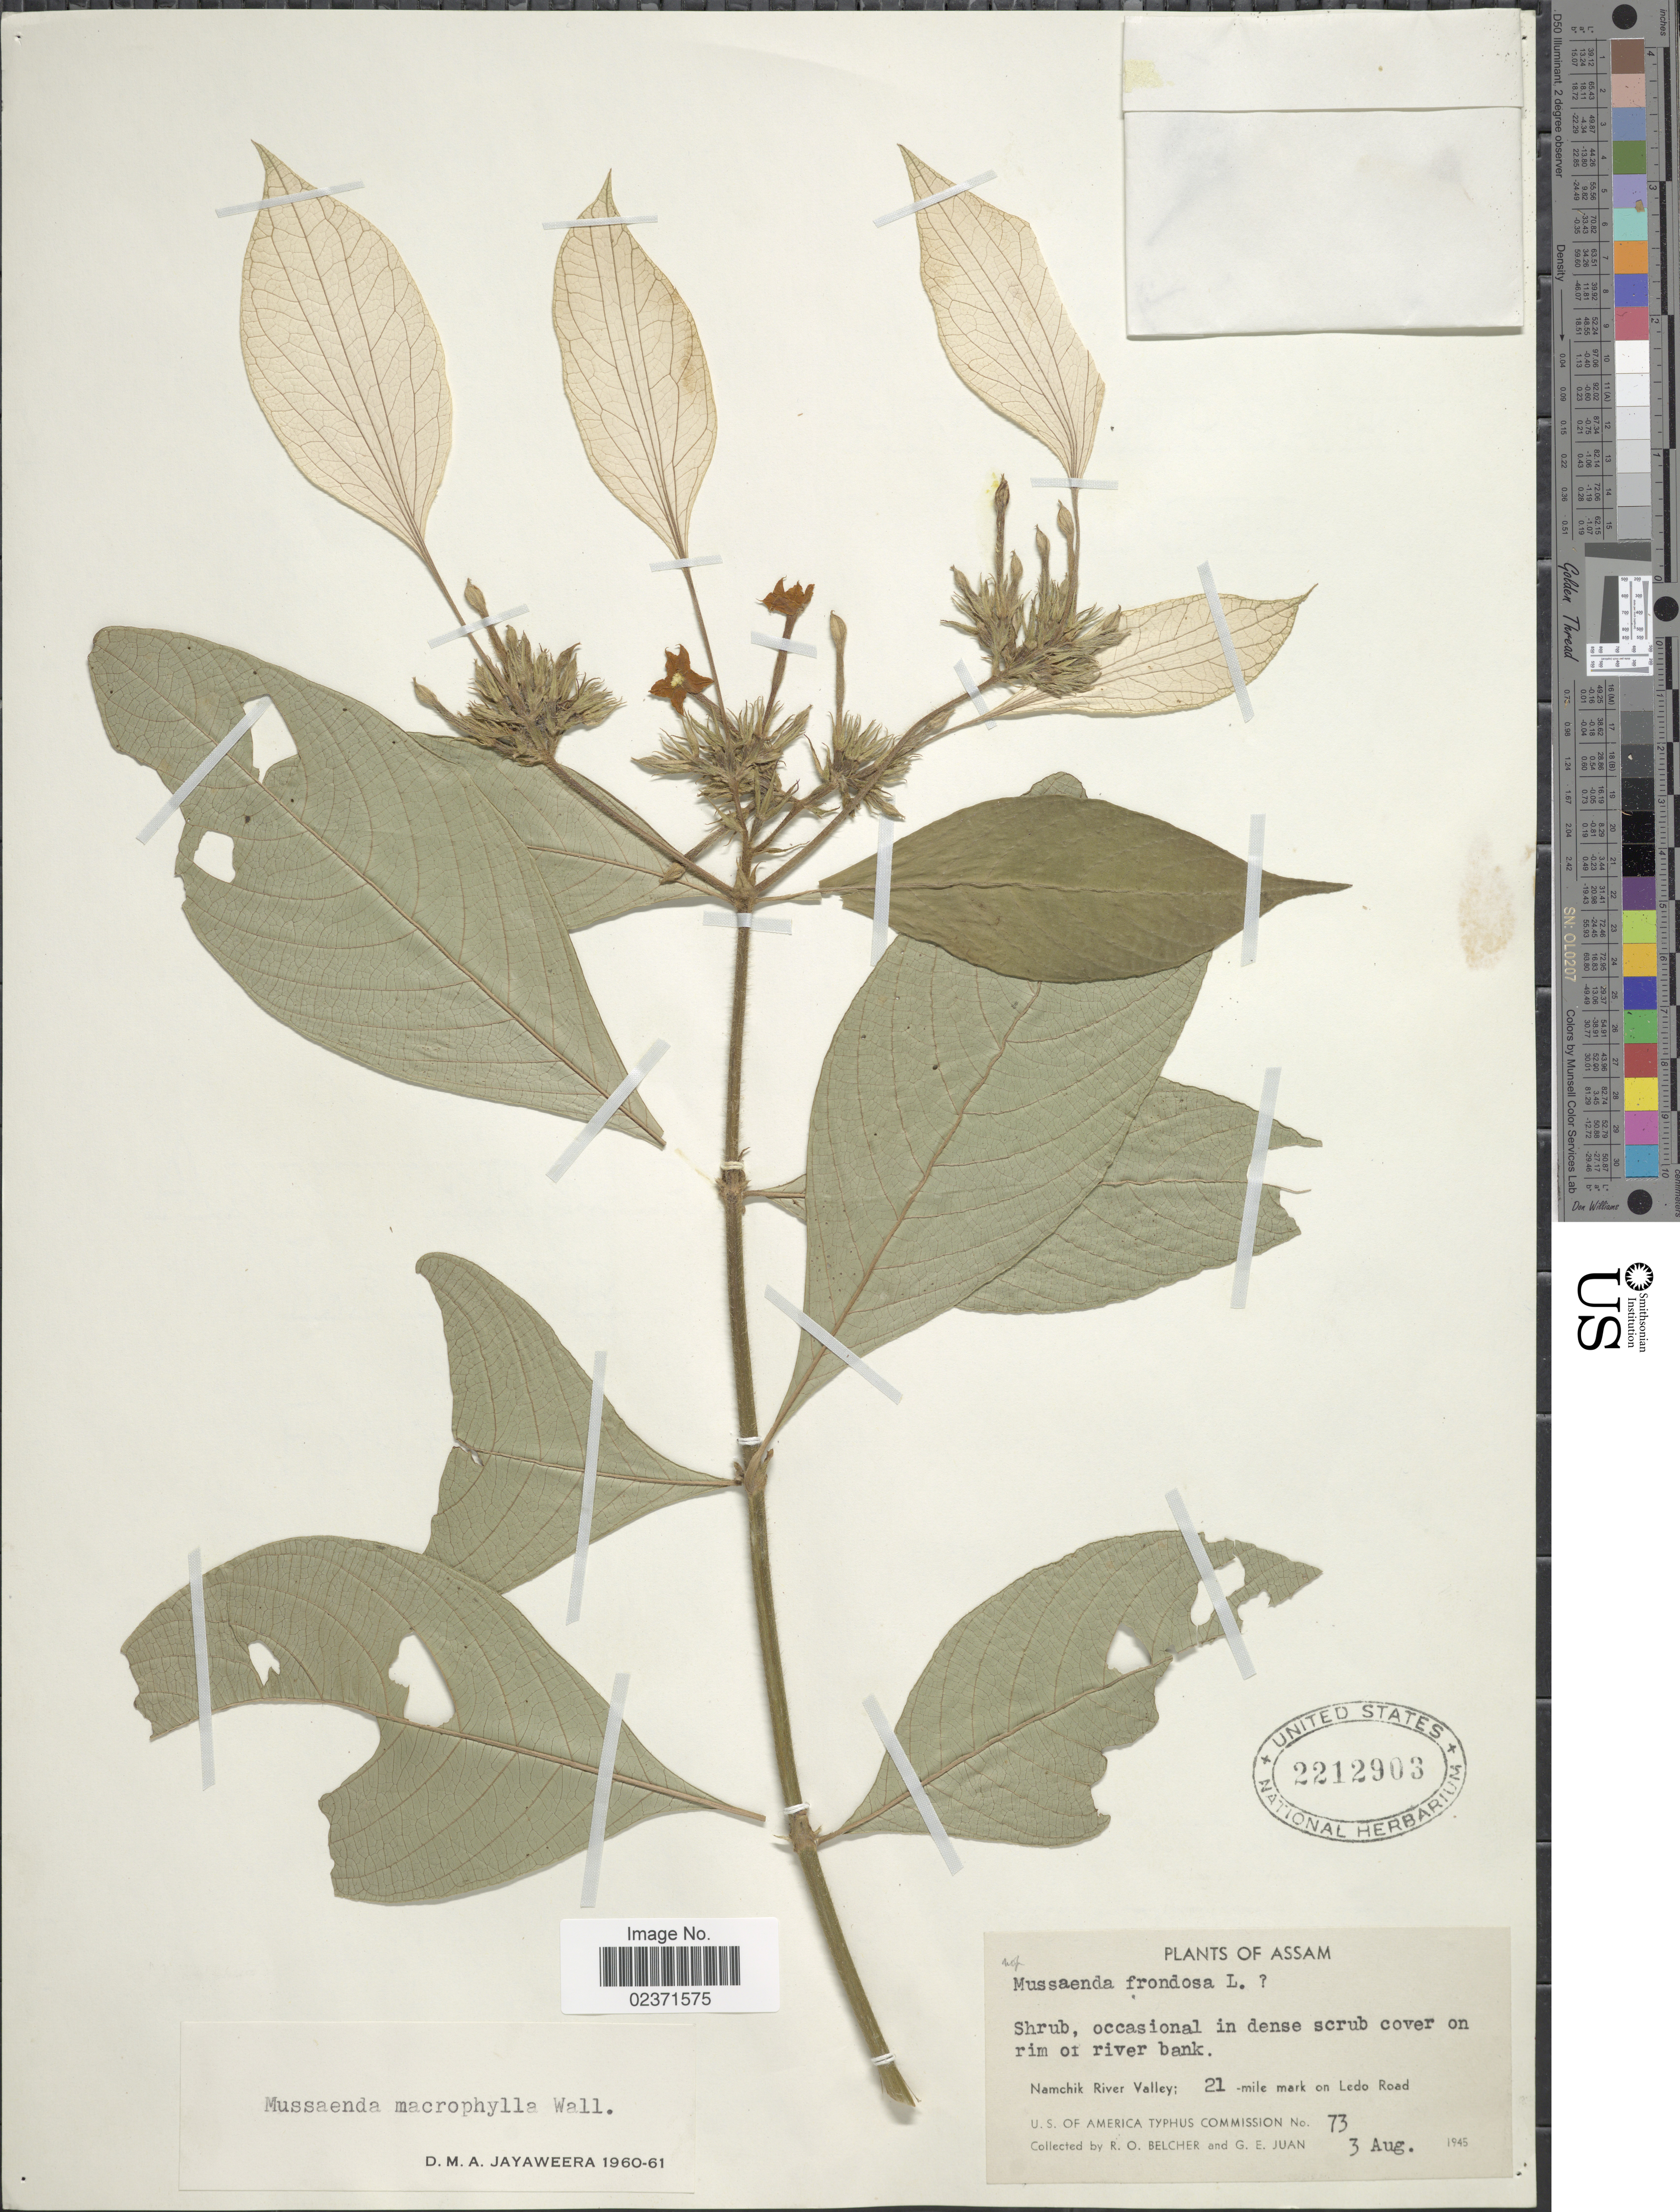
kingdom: Plantae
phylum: Tracheophyta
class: Magnoliopsida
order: Gentianales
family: Rubiaceae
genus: Mussaenda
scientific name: Mussaenda macrophylla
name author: Wall.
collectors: R. Belcher & G. Juan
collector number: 73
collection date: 1945-08-03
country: India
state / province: Assam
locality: Namchik River Valley; 21 - mile mark on Ledo Road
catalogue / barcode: US 2212903